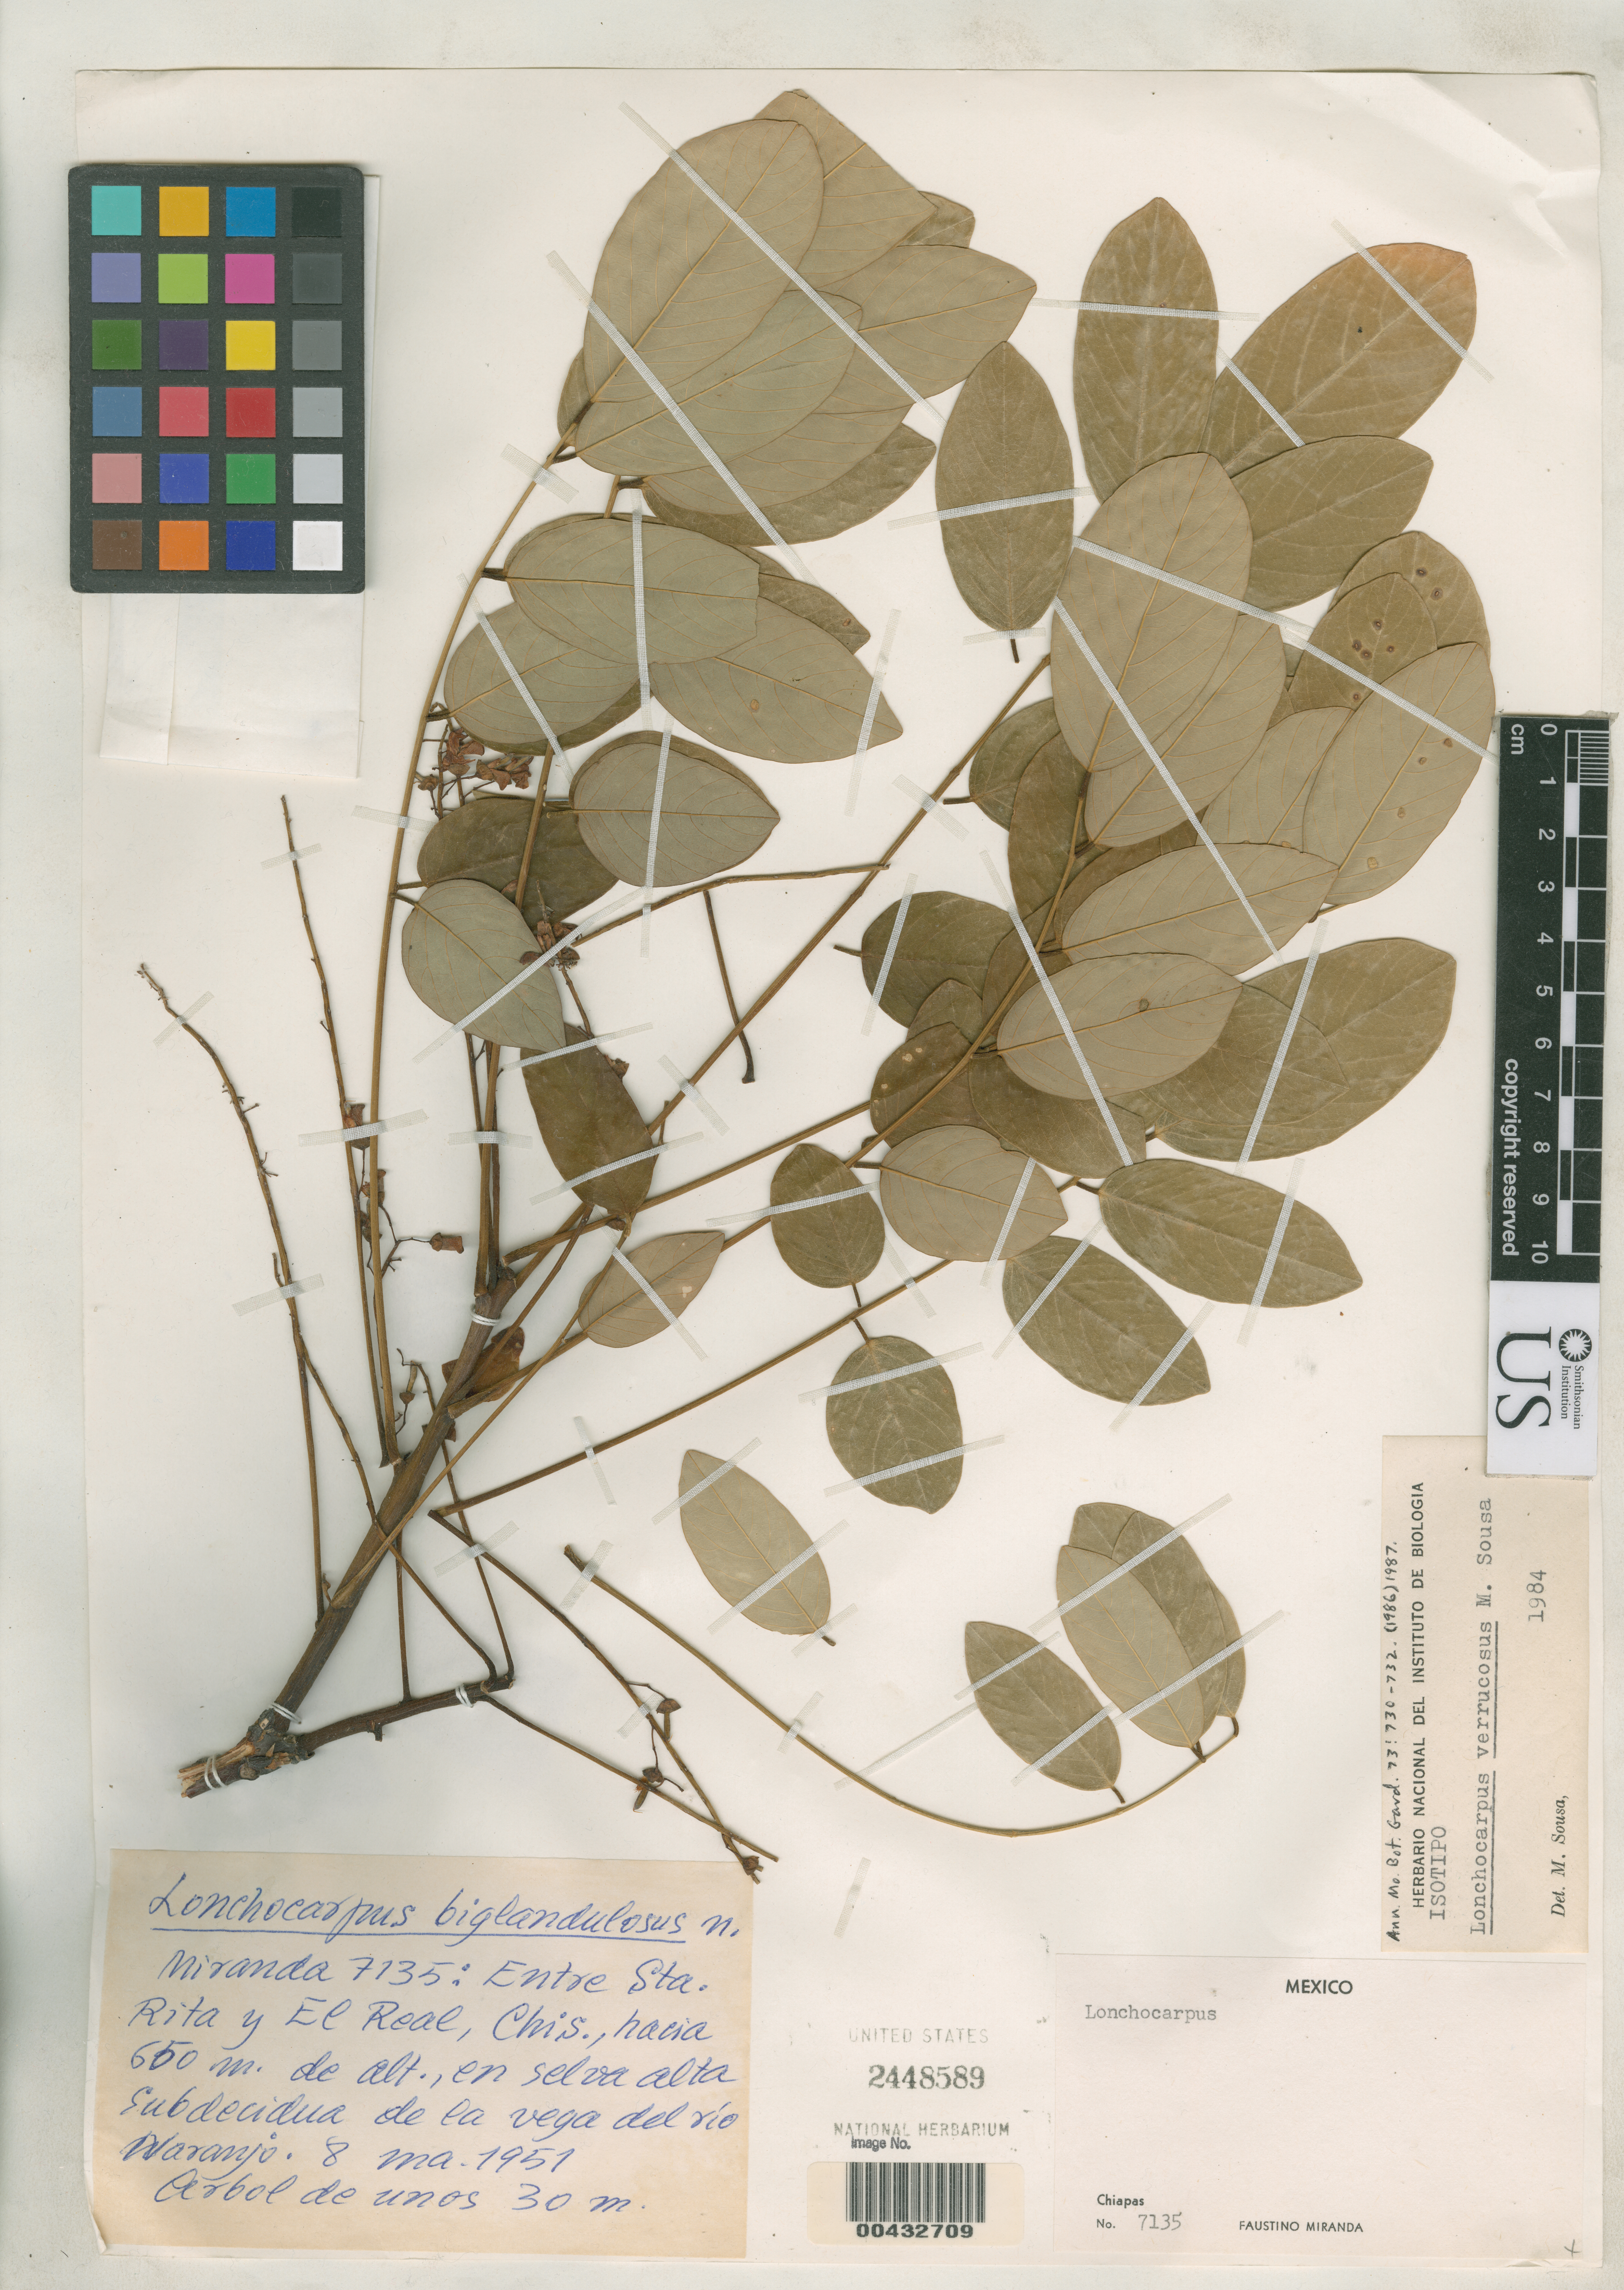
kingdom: Plantae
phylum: Tracheophyta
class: Magnoliopsida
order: Fabales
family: Fabaceae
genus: Lonchocarpus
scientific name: Lonchocarpus verrucosus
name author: M. Sousa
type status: Isotype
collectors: F. Miranda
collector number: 7135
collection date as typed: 08 May 1951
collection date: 1951-05-08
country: Mexico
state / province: Chiapas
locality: Entre Sta. Rita y El Real, en selva alta subdecidua de La Vega del Rio Naranjo.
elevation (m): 650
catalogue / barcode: US 2448589